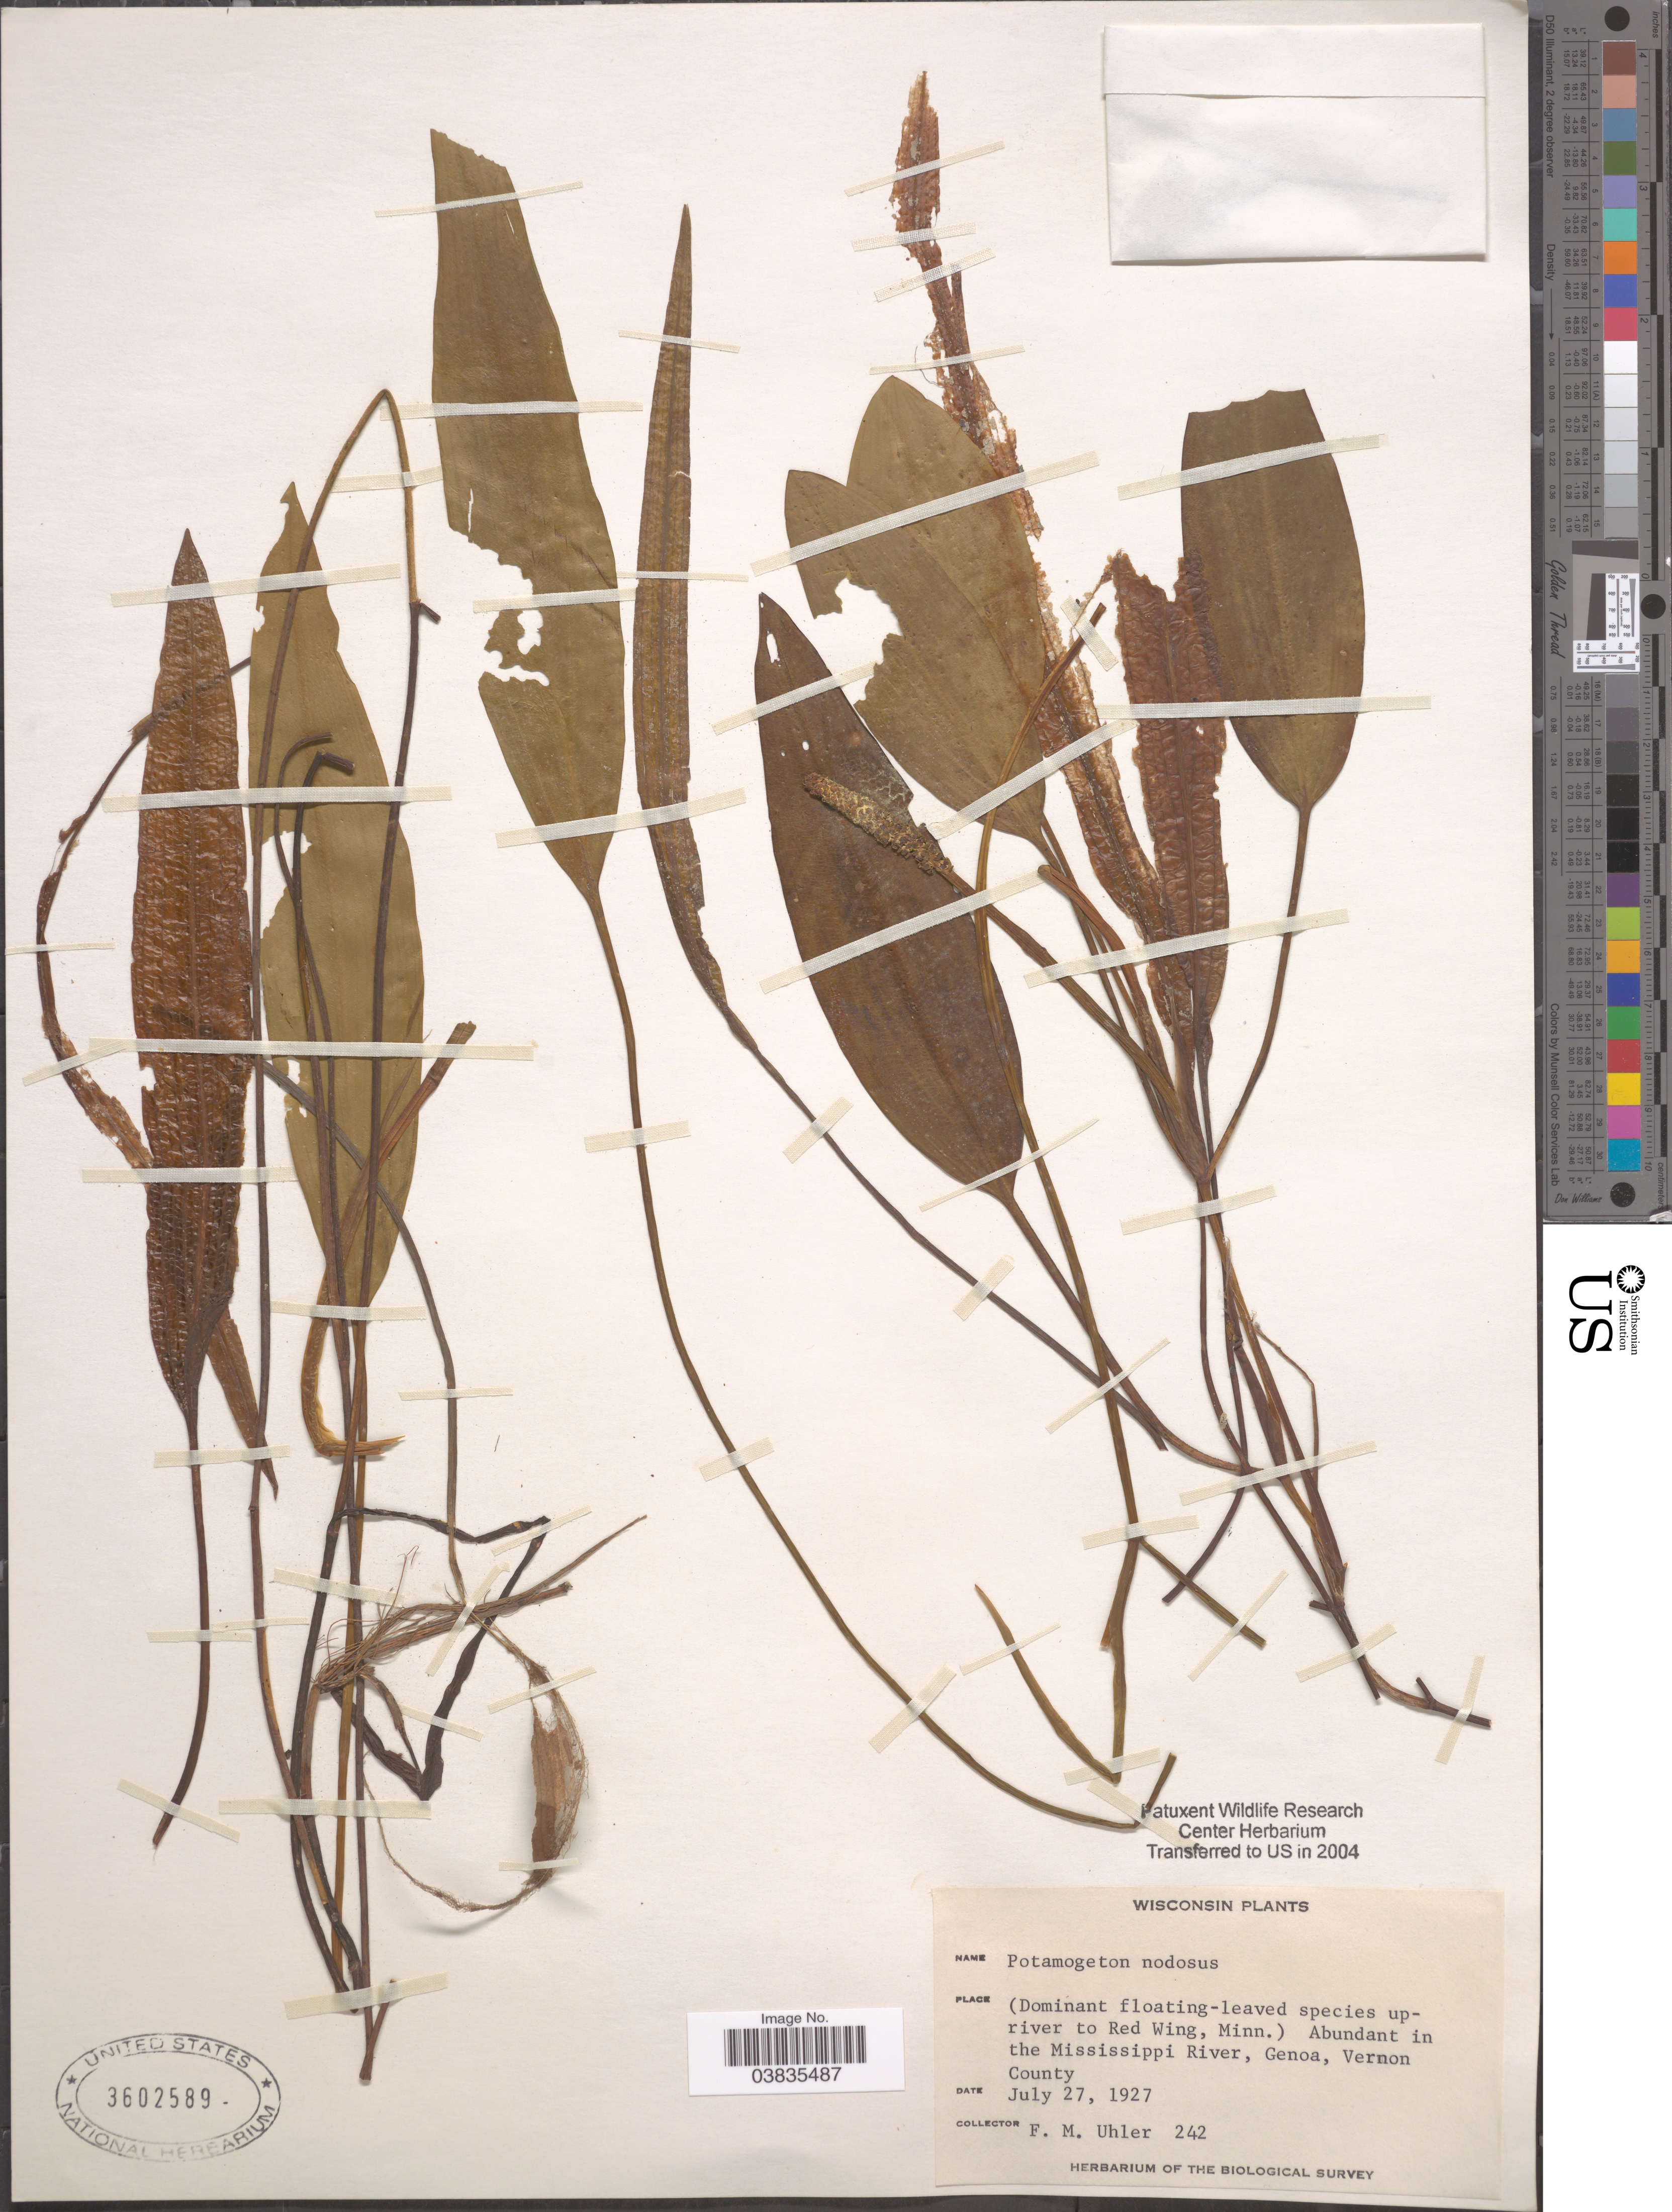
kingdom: Plantae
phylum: Tracheophyta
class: Liliopsida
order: Alismatales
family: Potamogetonaceae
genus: Potamogeton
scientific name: Potamogeton nodosus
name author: Poir.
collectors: F. M. Uhler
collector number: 242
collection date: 1927-07-27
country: United States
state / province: Wisconsin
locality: Upriver to Red Wing, Minn.) Abundant in the Mississippi River, Genoa, Vernon County.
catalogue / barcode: US 3602589